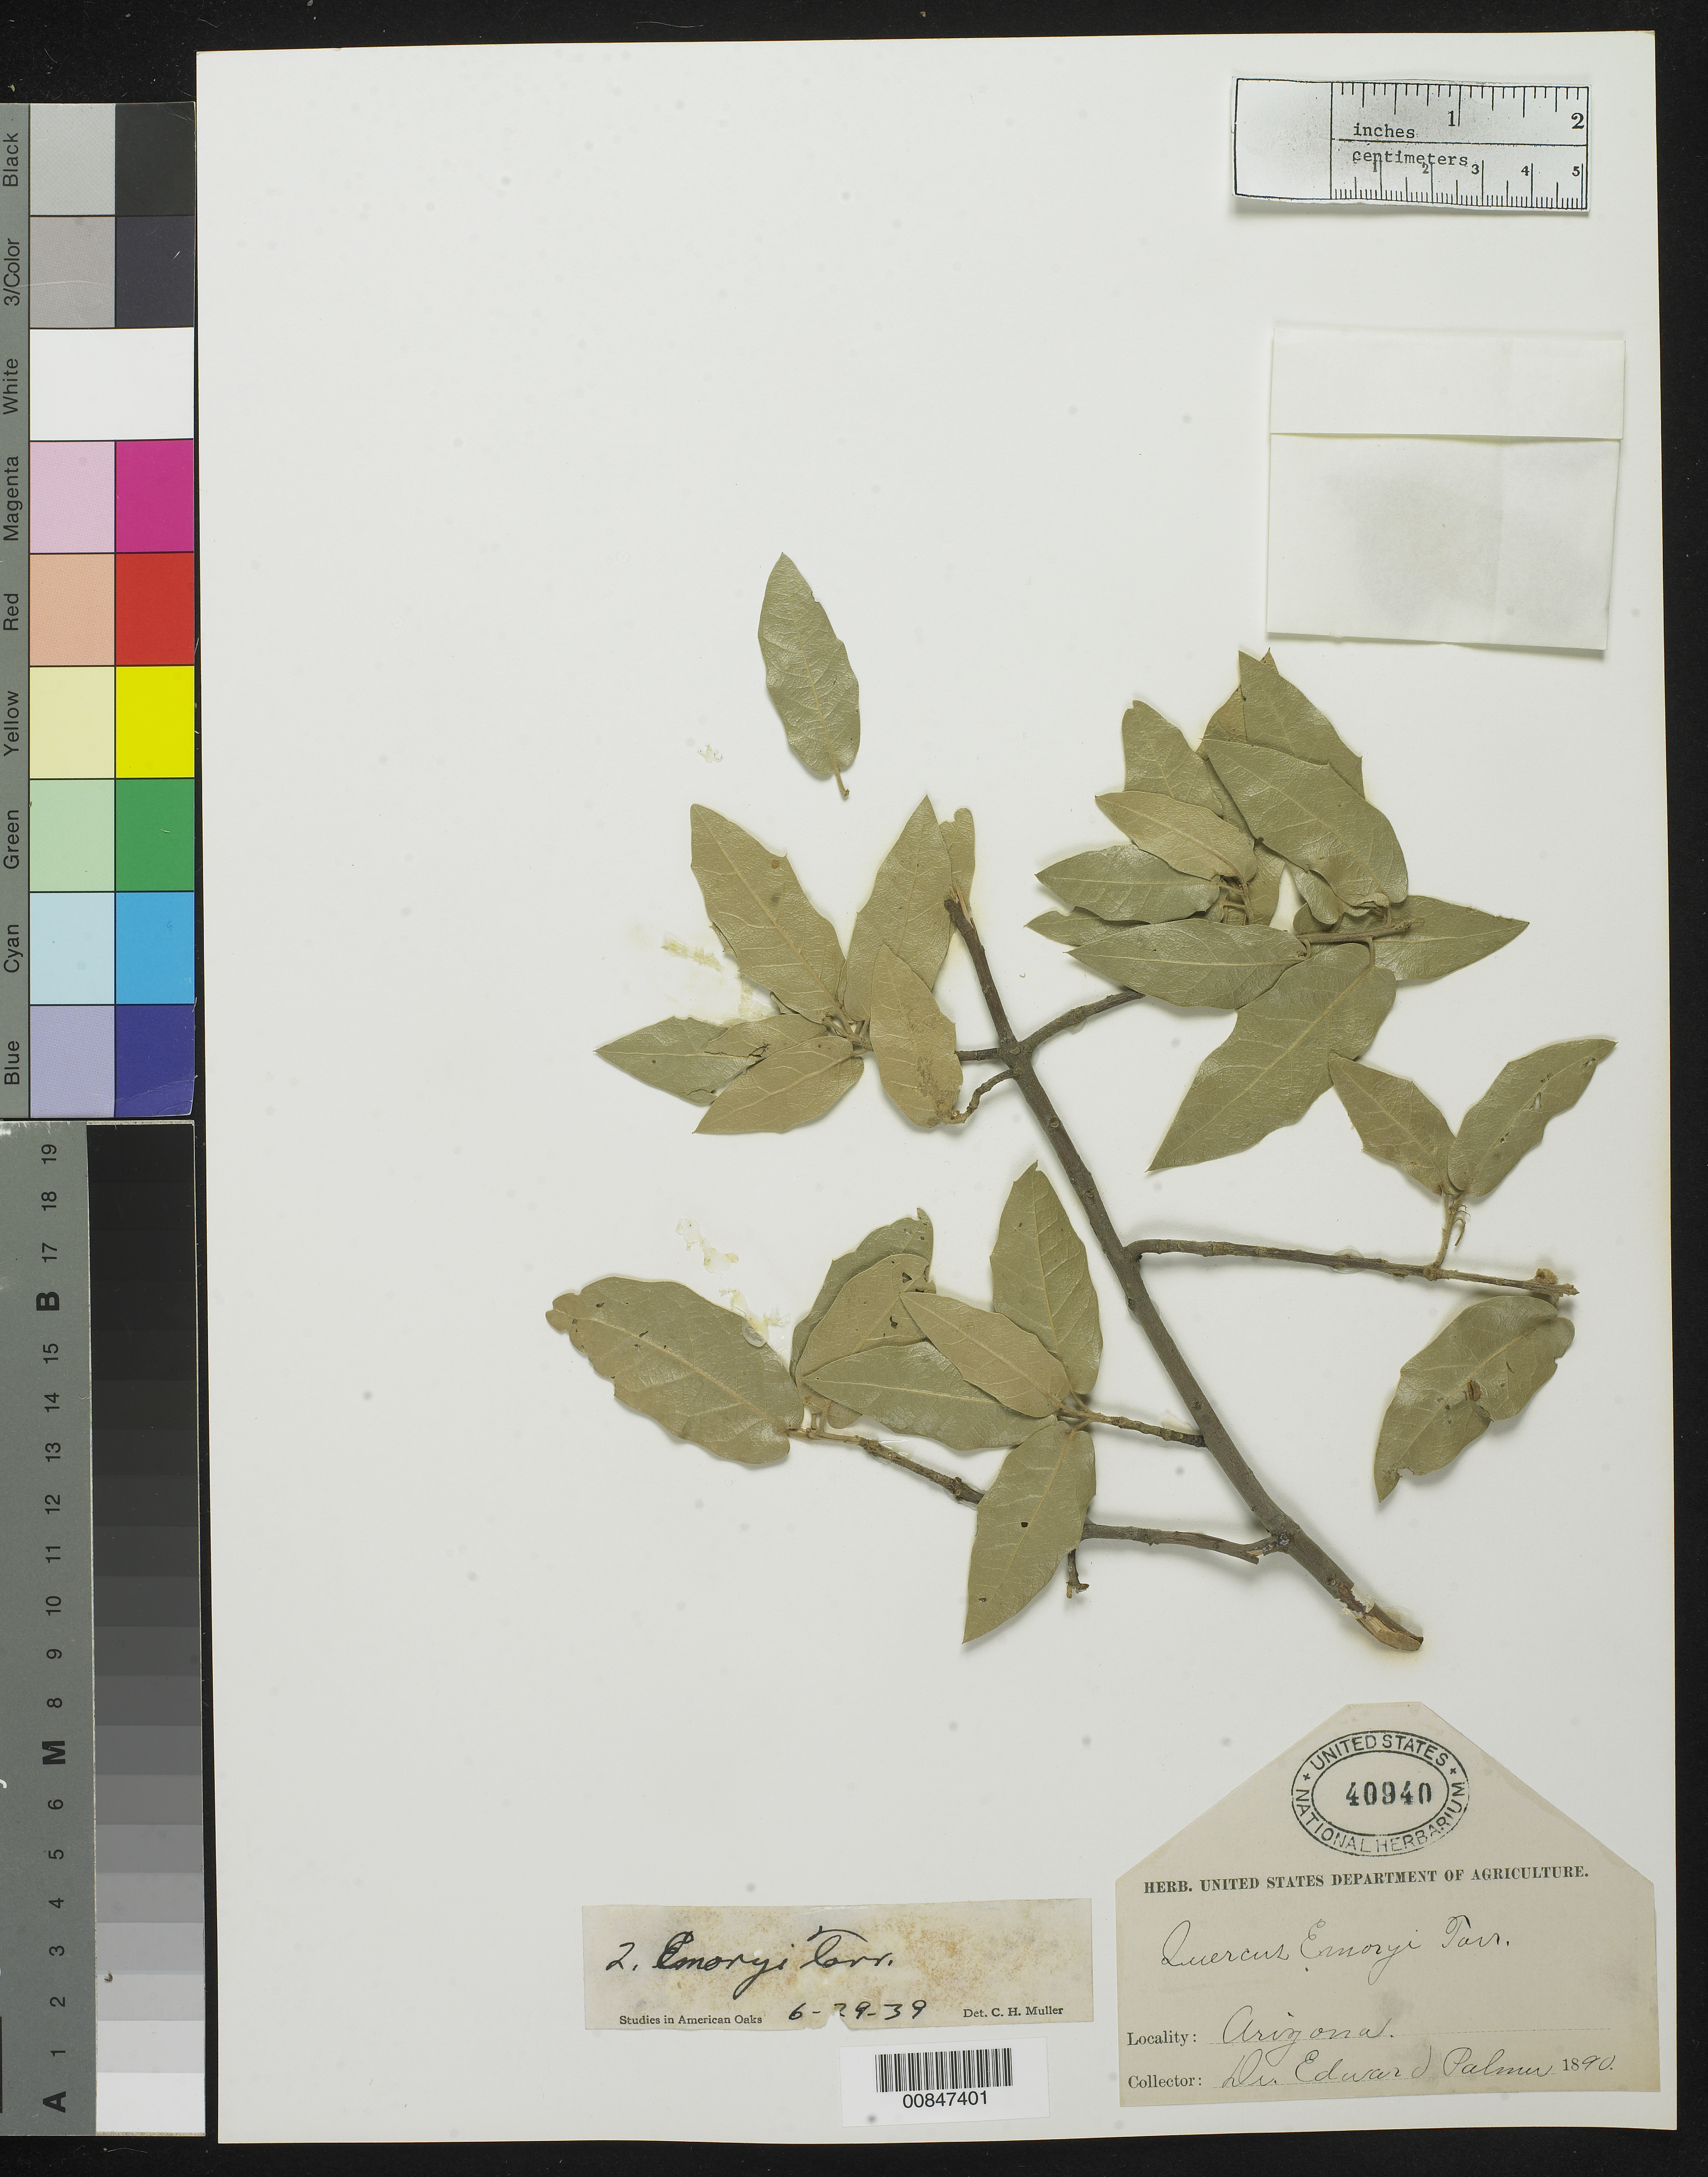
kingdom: Plantae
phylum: Tracheophyta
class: Magnoliopsida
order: Fagales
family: Fagaceae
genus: Quercus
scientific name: Quercus emoryi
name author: Torr. in Emory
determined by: Muller, C. H.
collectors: E. Palmer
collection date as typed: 1890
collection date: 1890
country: United States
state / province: Arizona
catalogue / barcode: US 40940